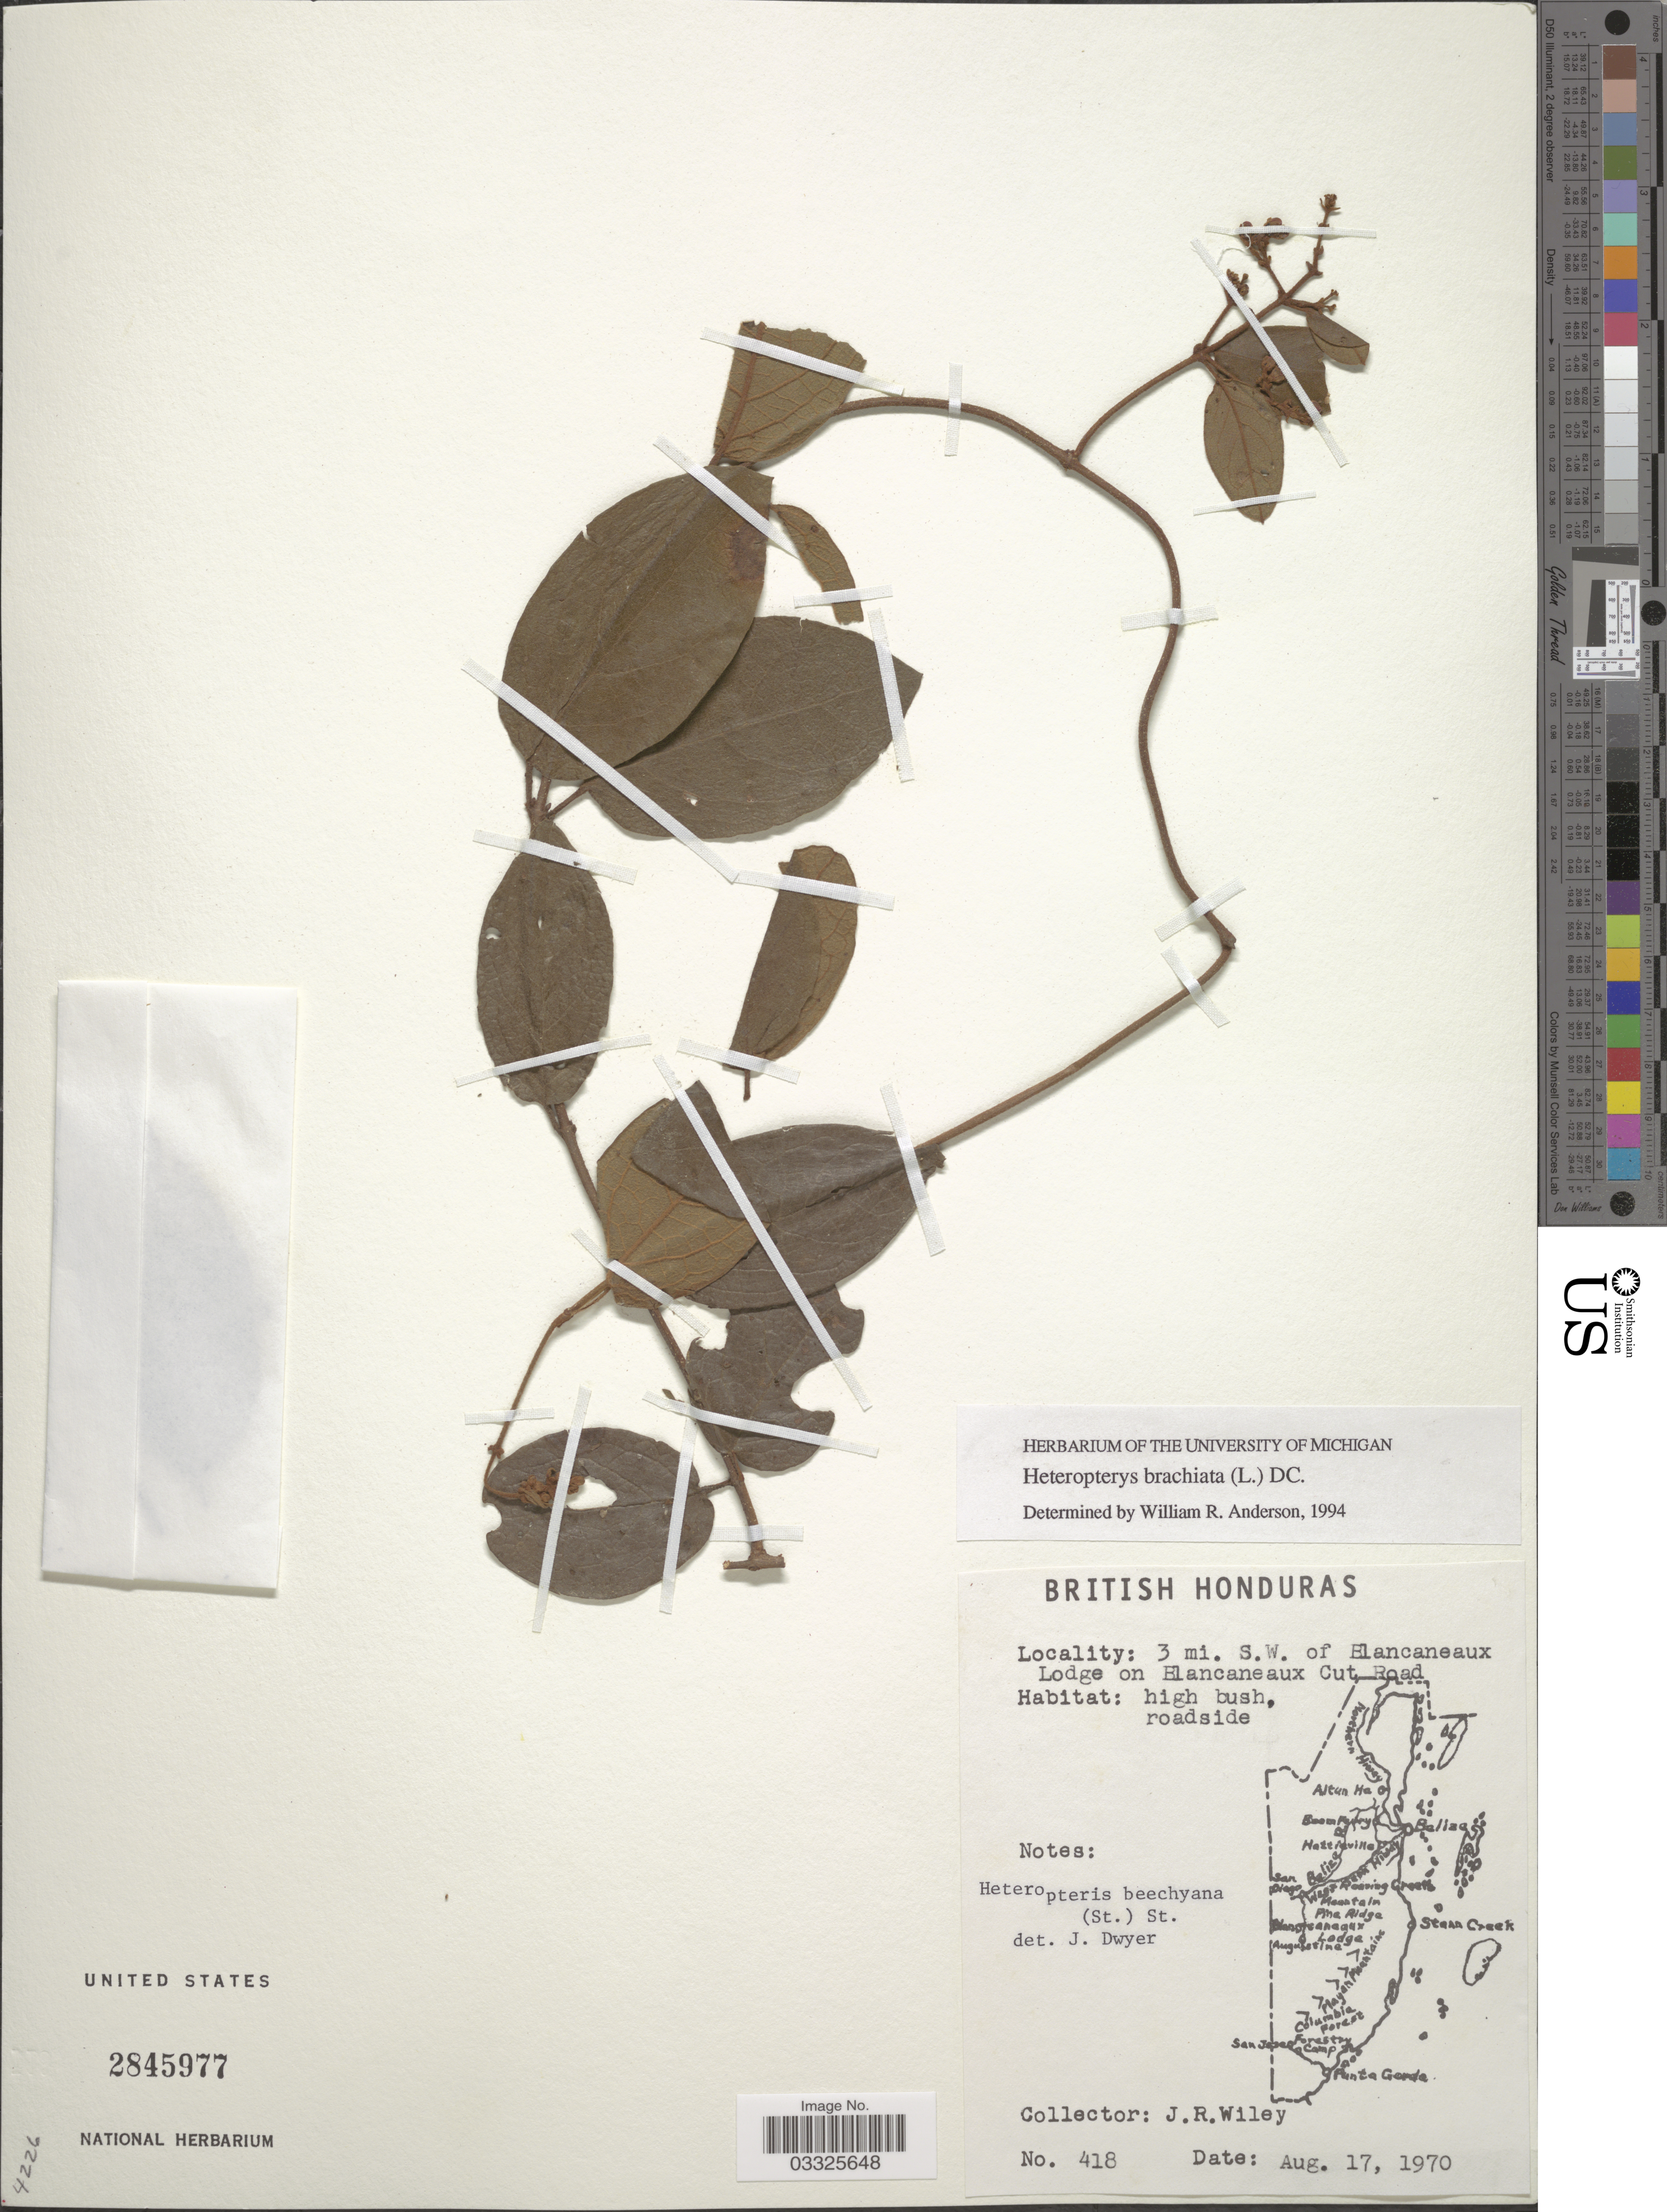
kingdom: Plantae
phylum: Tracheophyta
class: Magnoliopsida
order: Malpighiales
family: Malpighiaceae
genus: Heteropterys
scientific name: Heteropterys brachiata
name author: (L.) DC.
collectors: J. Wiley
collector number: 418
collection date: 1970-08-17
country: Belize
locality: British Honduras. 3 mi. S.W. of Blancaneaux Lodge on Blancaneaux Cut Road.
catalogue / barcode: US 2845977